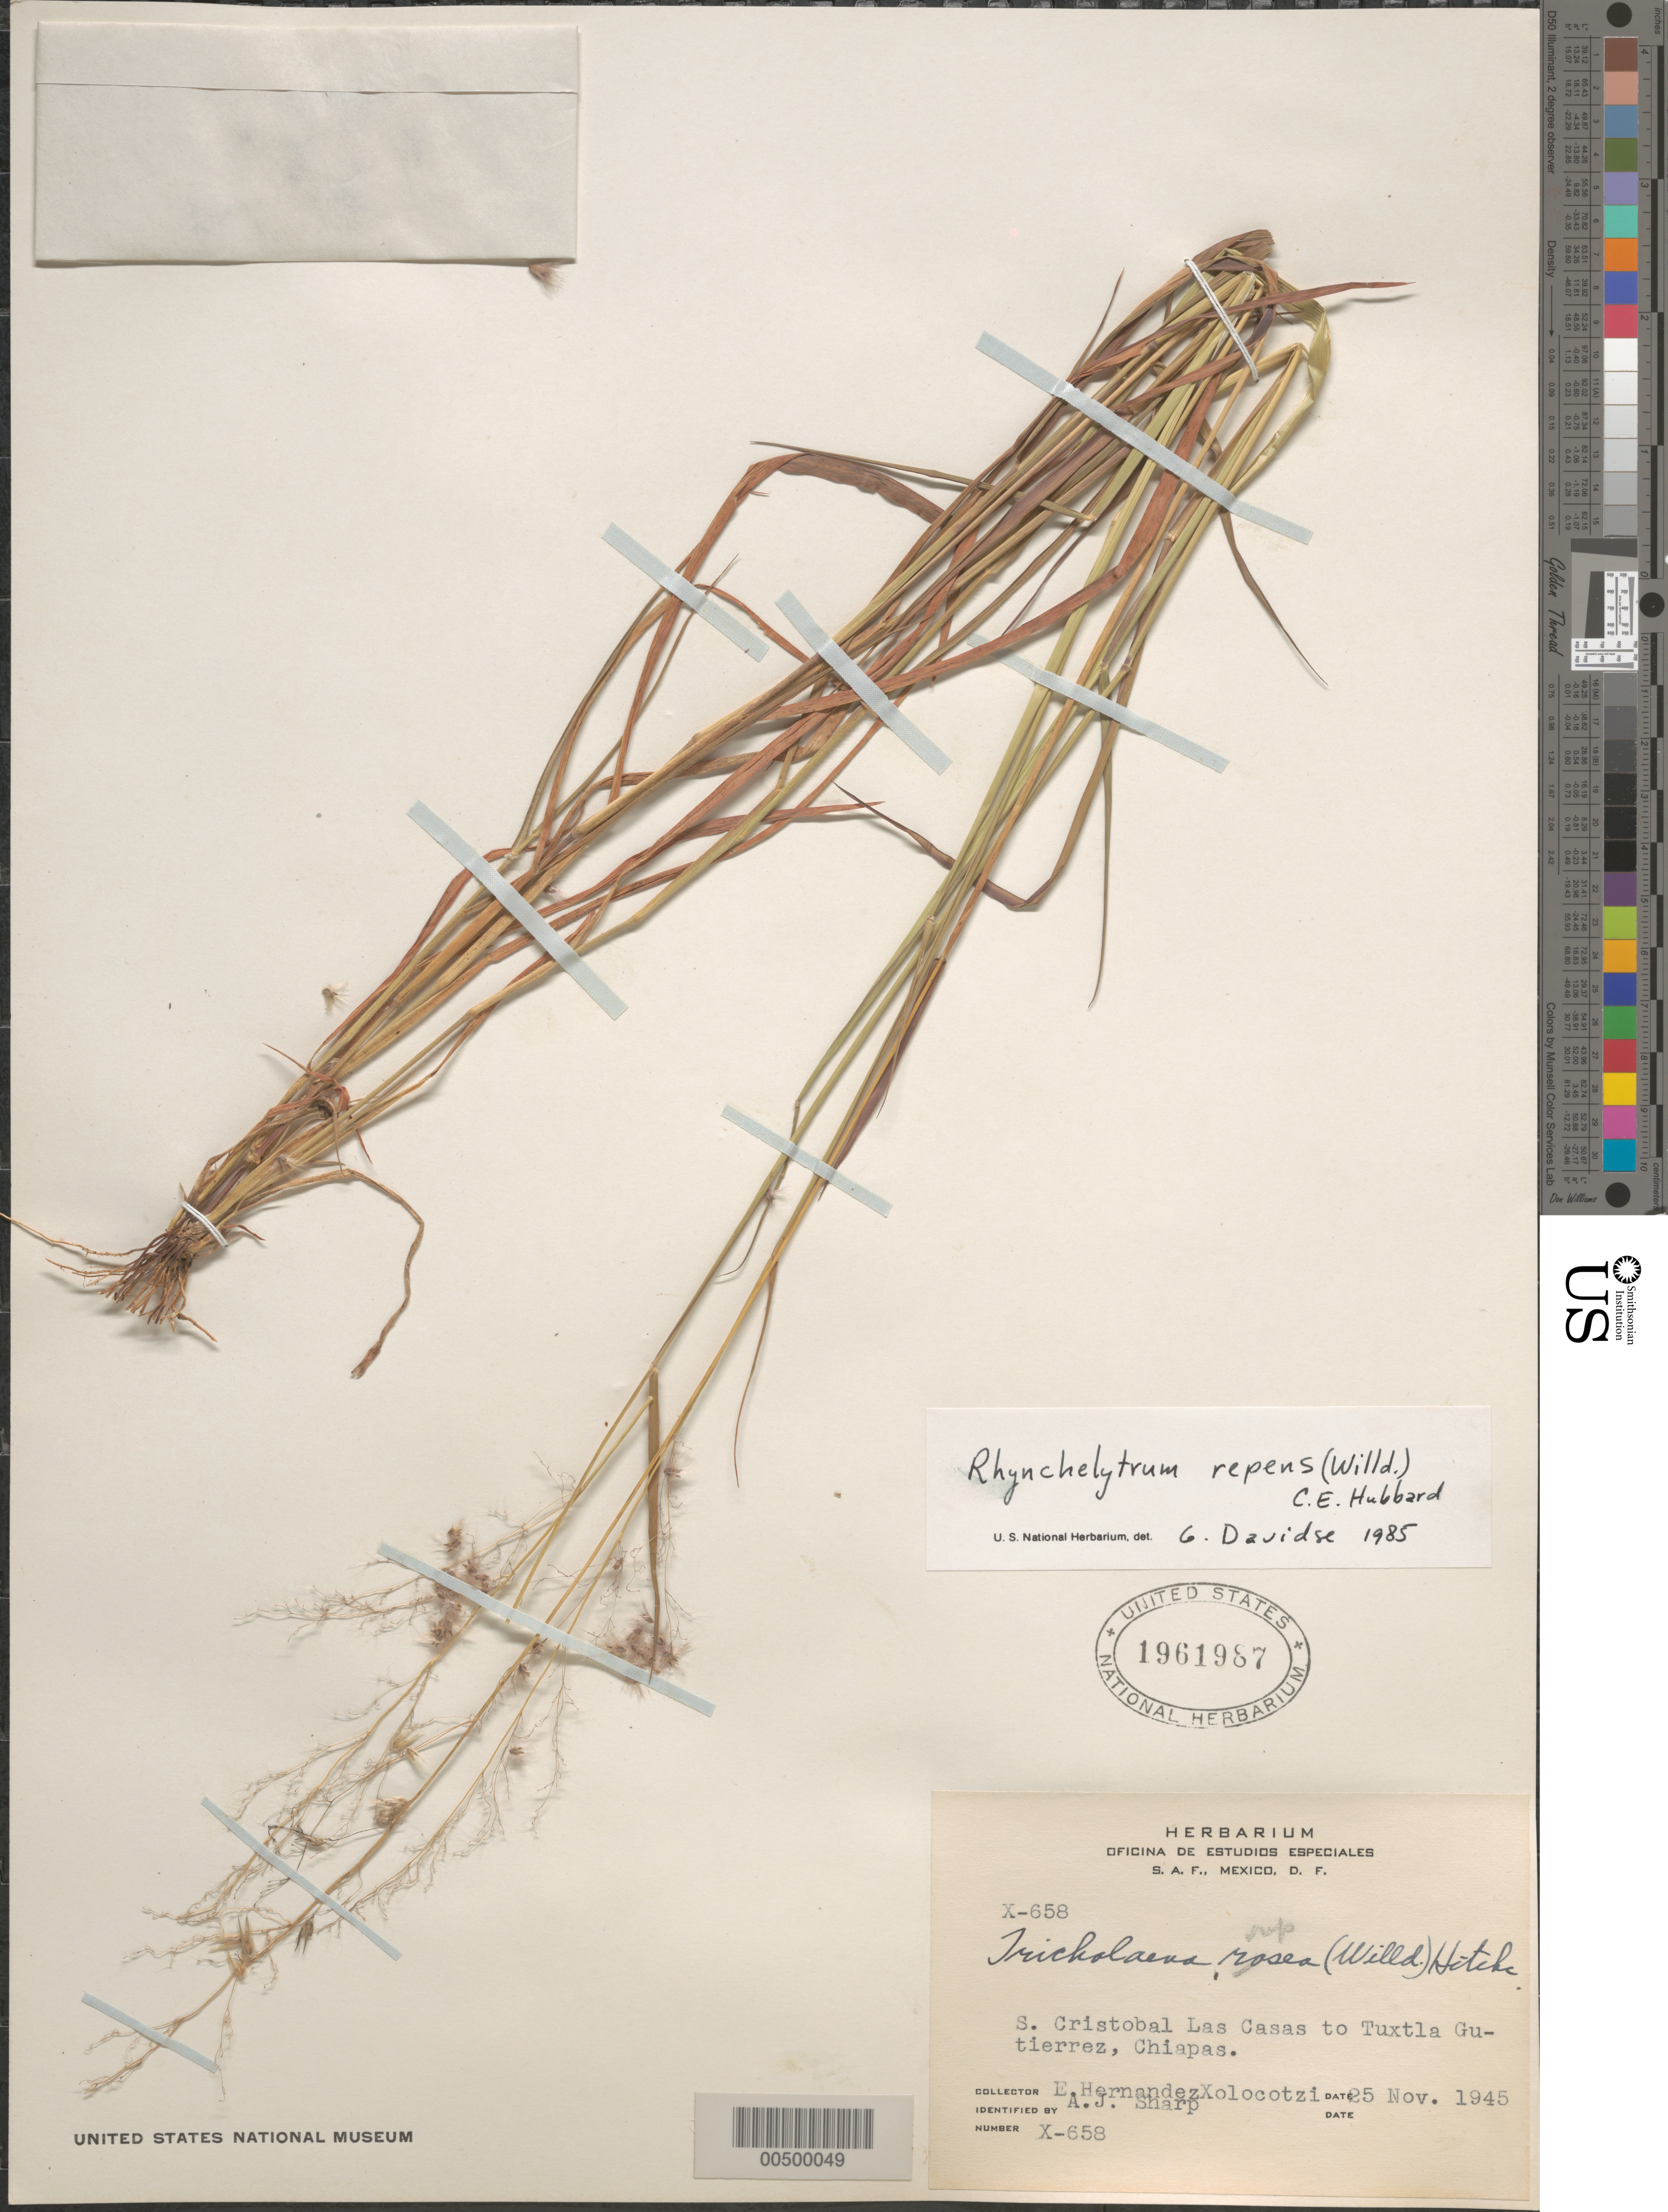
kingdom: Plantae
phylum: Tracheophyta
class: Liliopsida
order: Poales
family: Poaceae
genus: Rhynchelytrum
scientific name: Rhynchelytrum repens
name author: (Willd.) C.E. Hubb.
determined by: Davidse, Gerrit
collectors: E. I. Hernández-X.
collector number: X-658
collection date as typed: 25 Nov 1945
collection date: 1945-11-25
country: Mexico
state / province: Chiapas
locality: San Cristobal Las Casas to Tuxtla Gutierrez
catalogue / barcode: US 1961987